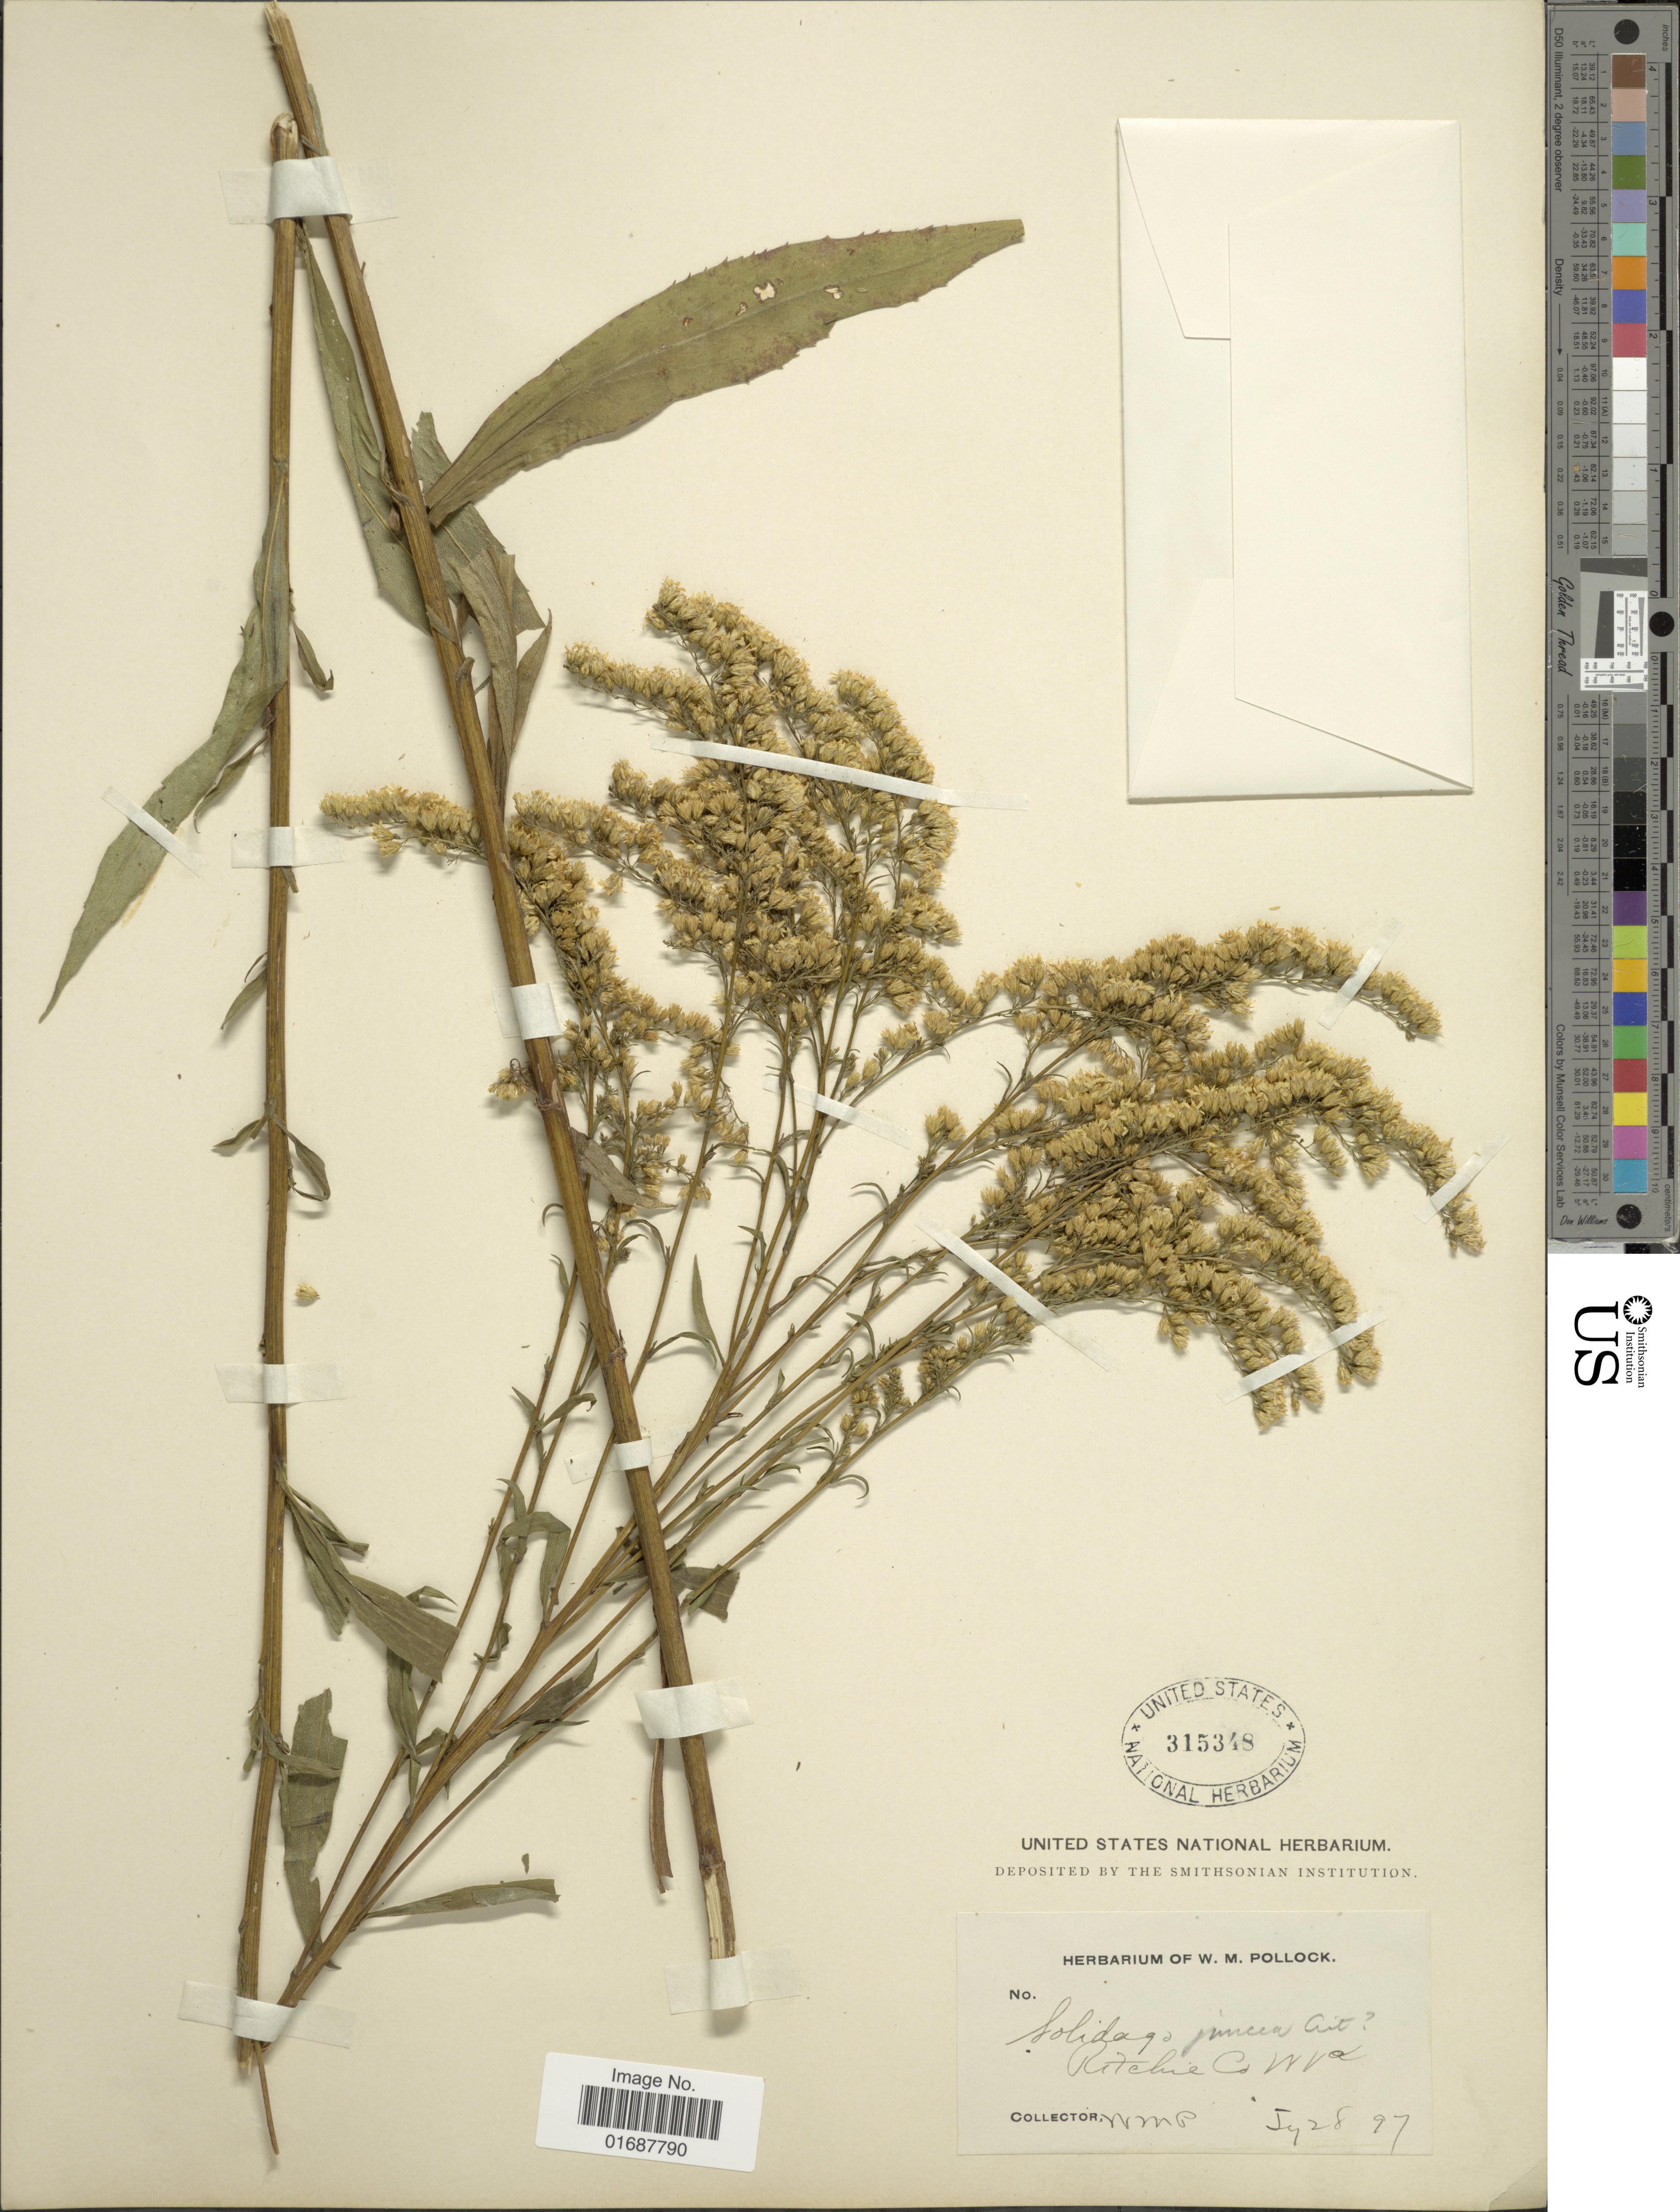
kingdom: Plantae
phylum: Tracheophyta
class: Magnoliopsida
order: Asterales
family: Asteraceae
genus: Solidago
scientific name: Solidago juncea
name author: Aiton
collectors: W. M. Pollock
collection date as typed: Transcribed d/m/y: 28/7/97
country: United States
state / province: West Virginia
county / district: Ritchie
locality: Ritchie Co.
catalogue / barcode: US 315348